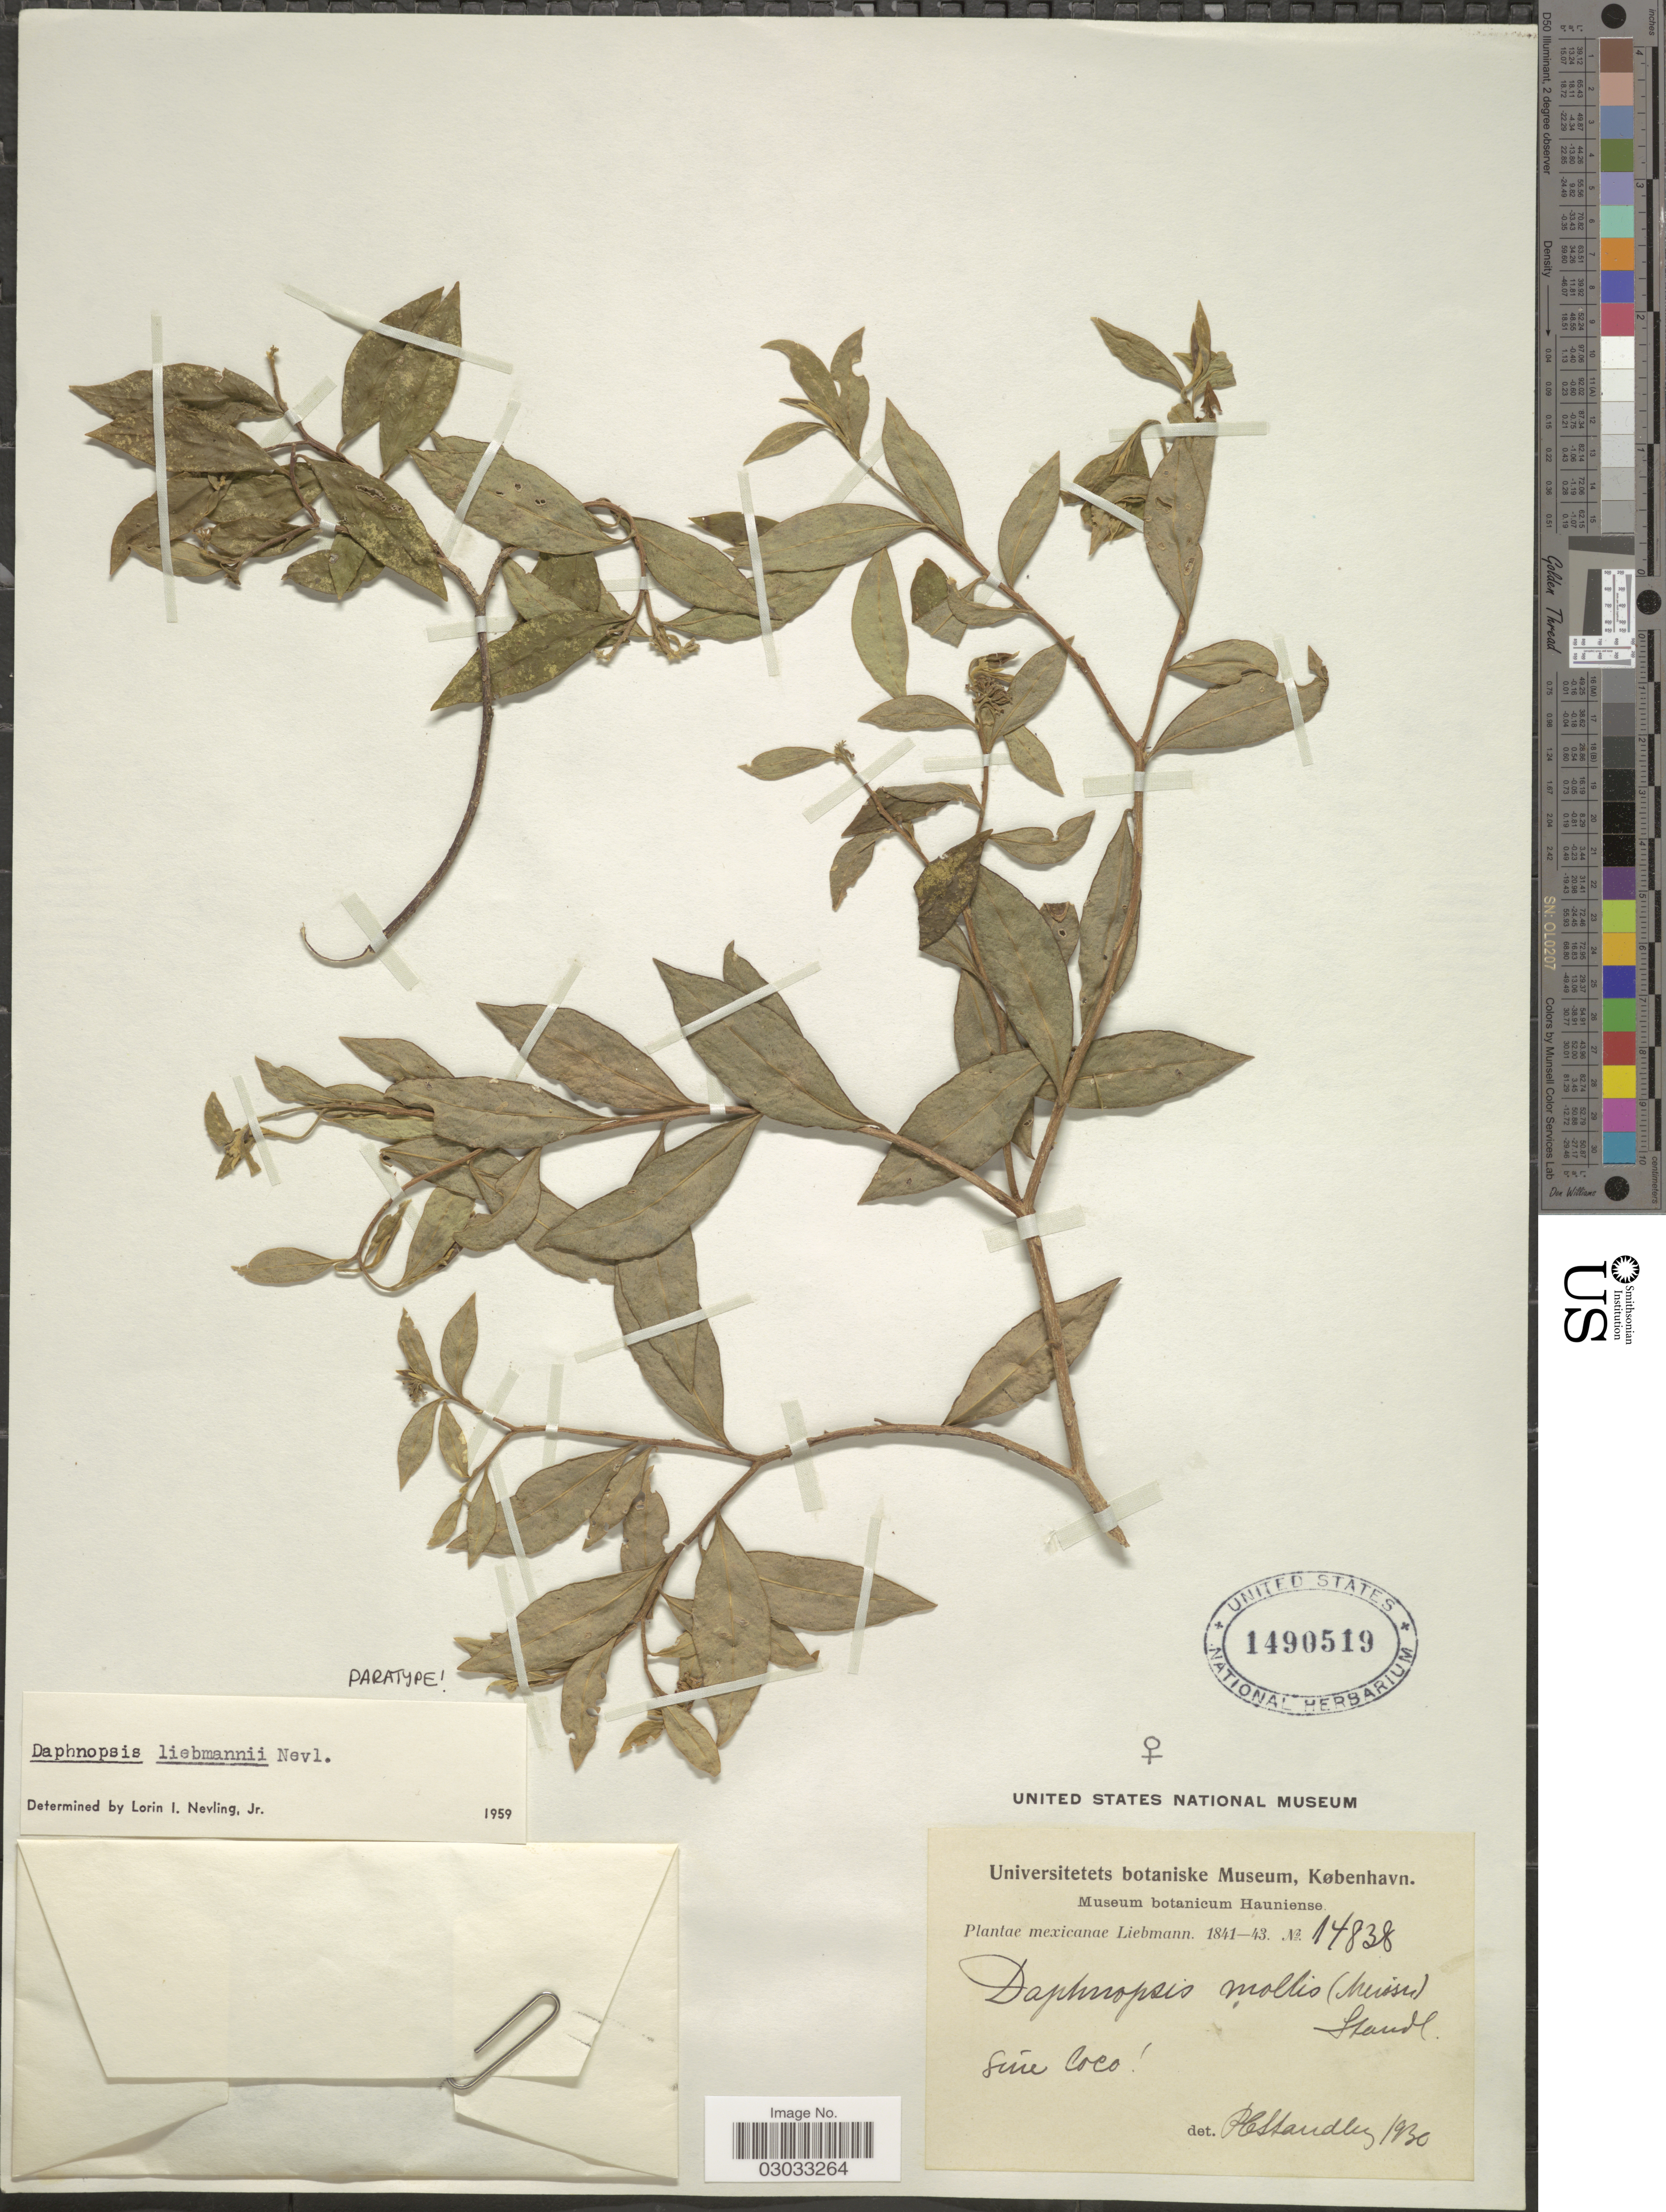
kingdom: Plantae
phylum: Tracheophyta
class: Magnoliopsida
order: Malvales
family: Thymelaeaceae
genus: Daphnopsis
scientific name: Daphnopsis liebmannii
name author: Nevling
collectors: Liebmann, --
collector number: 14838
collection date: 1841/1843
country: Mexico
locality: Sine loco.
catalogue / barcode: US 1490519